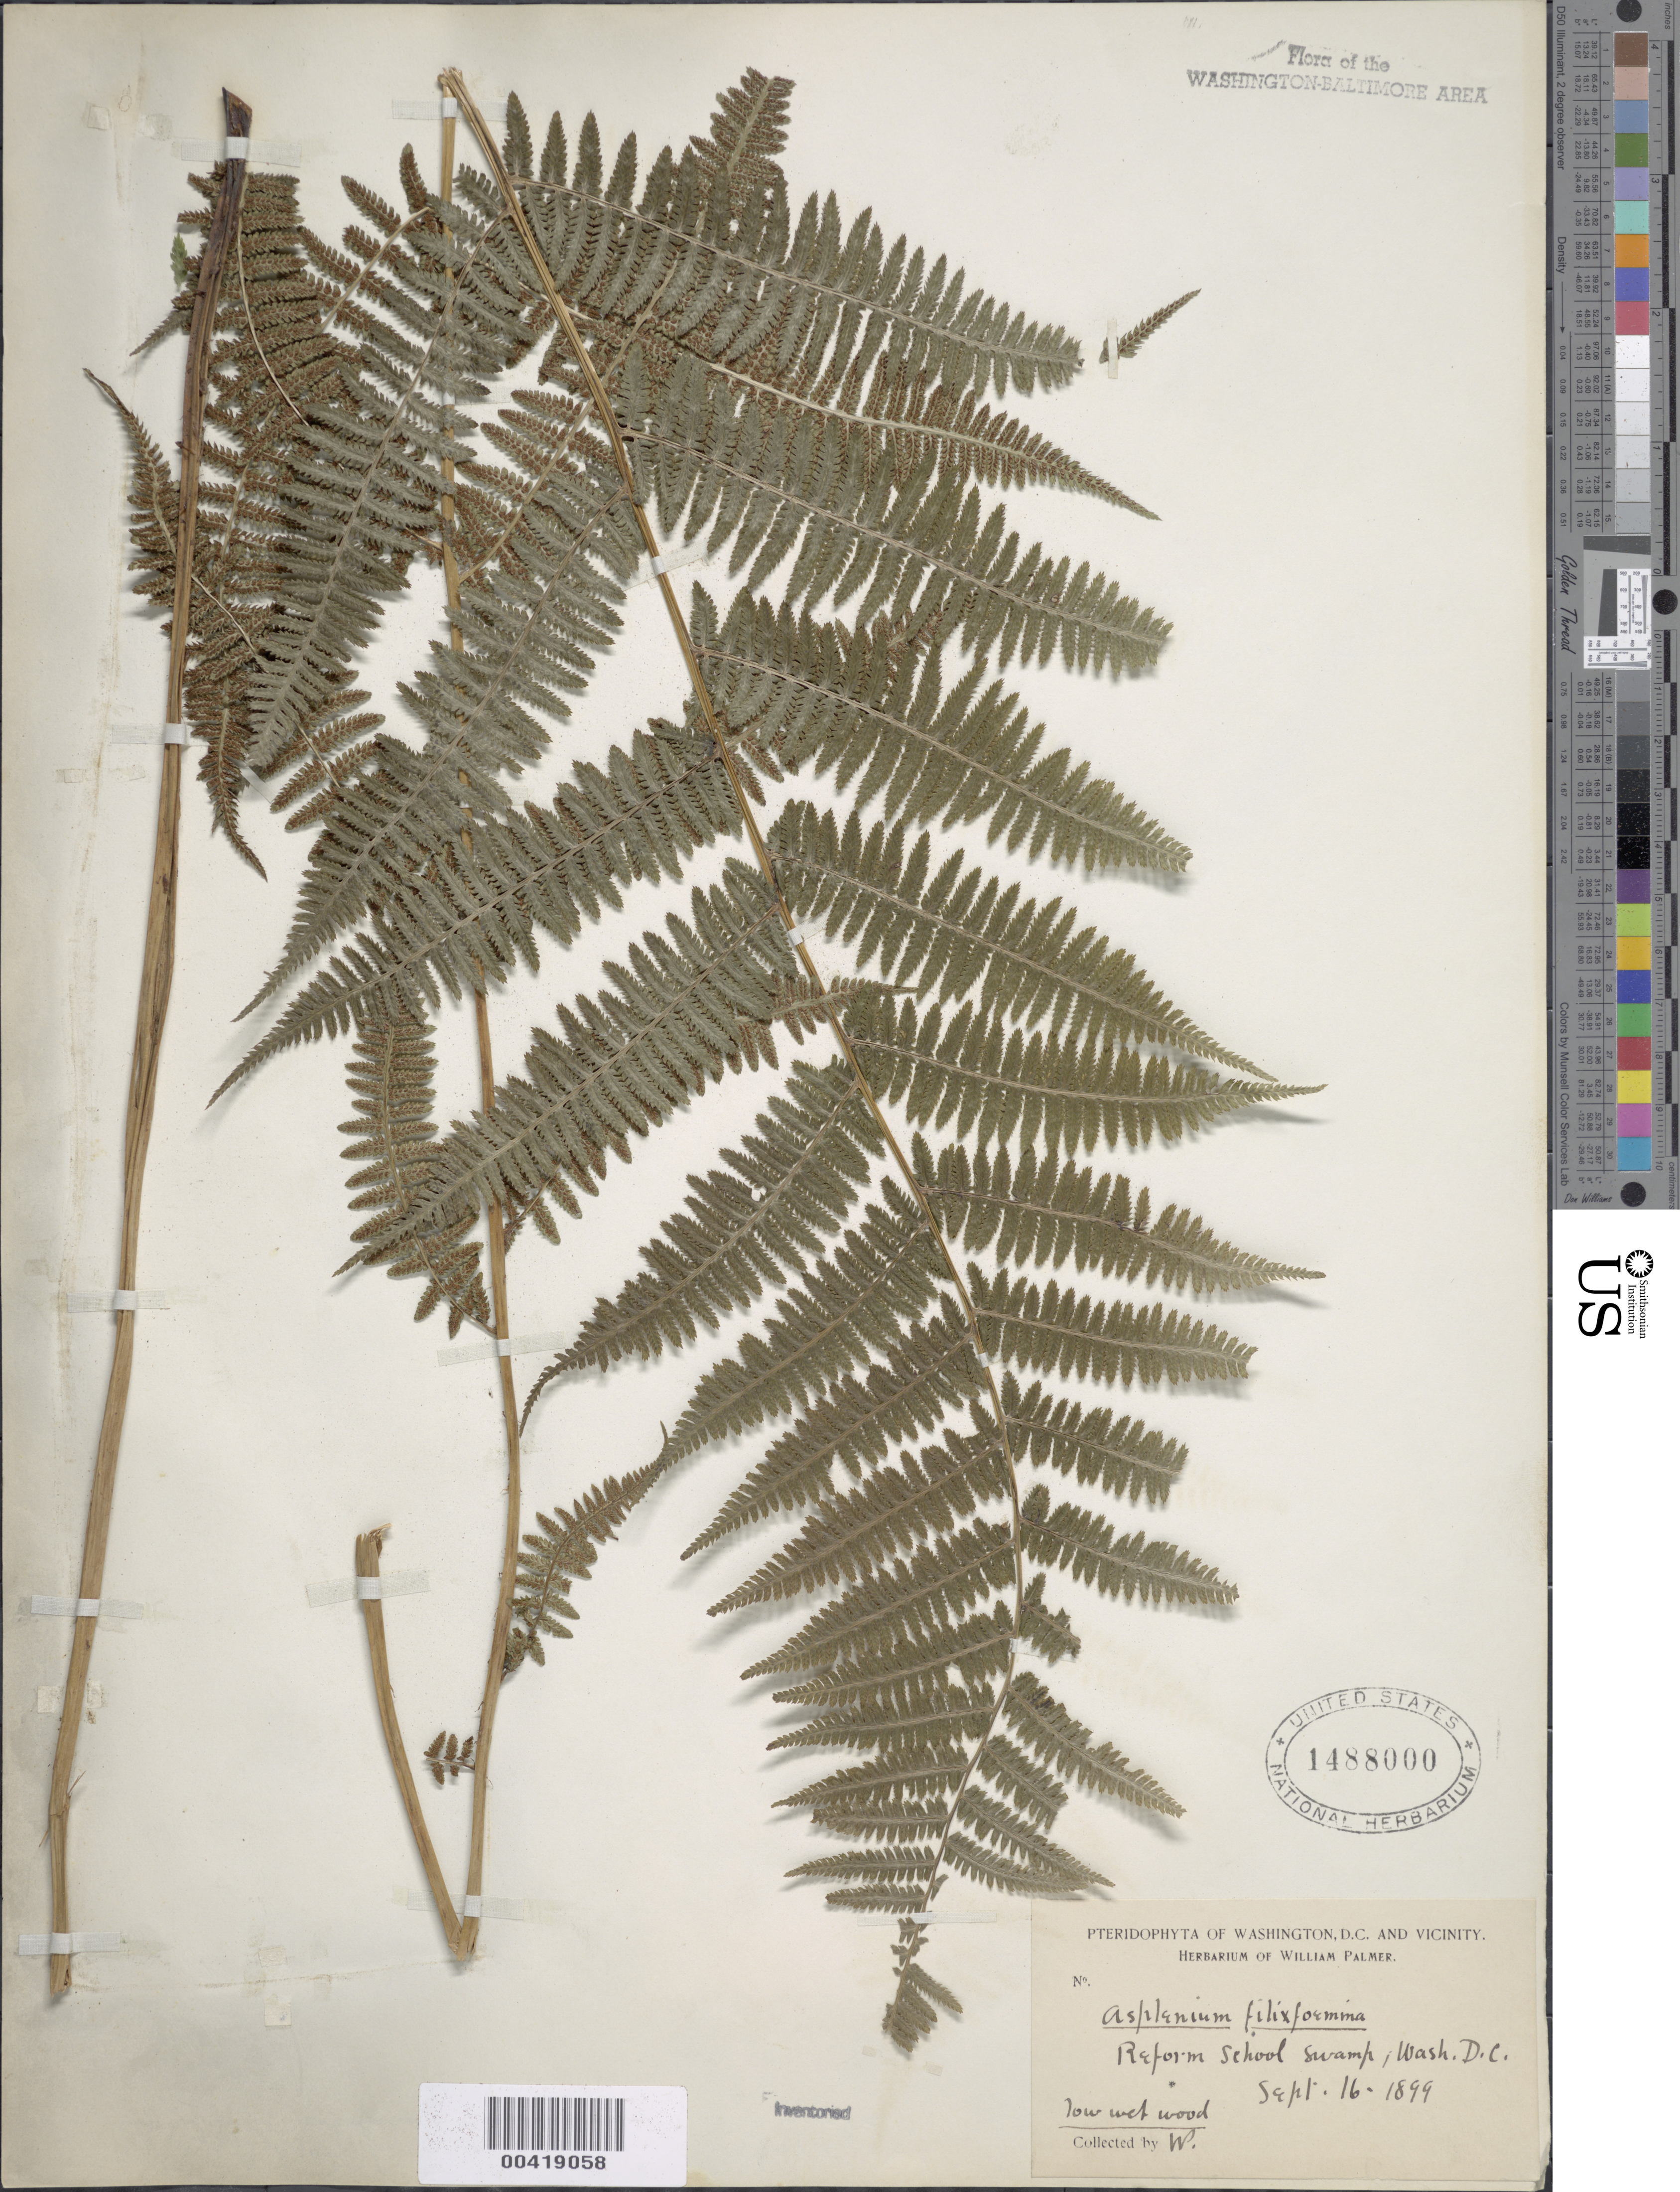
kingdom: Plantae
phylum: Tracheophyta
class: Polypodiopsida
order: Polypodiales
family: Athyriaceae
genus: Athyrium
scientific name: Athyrium filix-femina var. asplenioides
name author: (Michx.) Farw.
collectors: W. Palmer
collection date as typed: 16 Sep 1899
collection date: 1899-09-16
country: United States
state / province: District of Columbia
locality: Reform School swamp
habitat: Low wet wood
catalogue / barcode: US 1488000